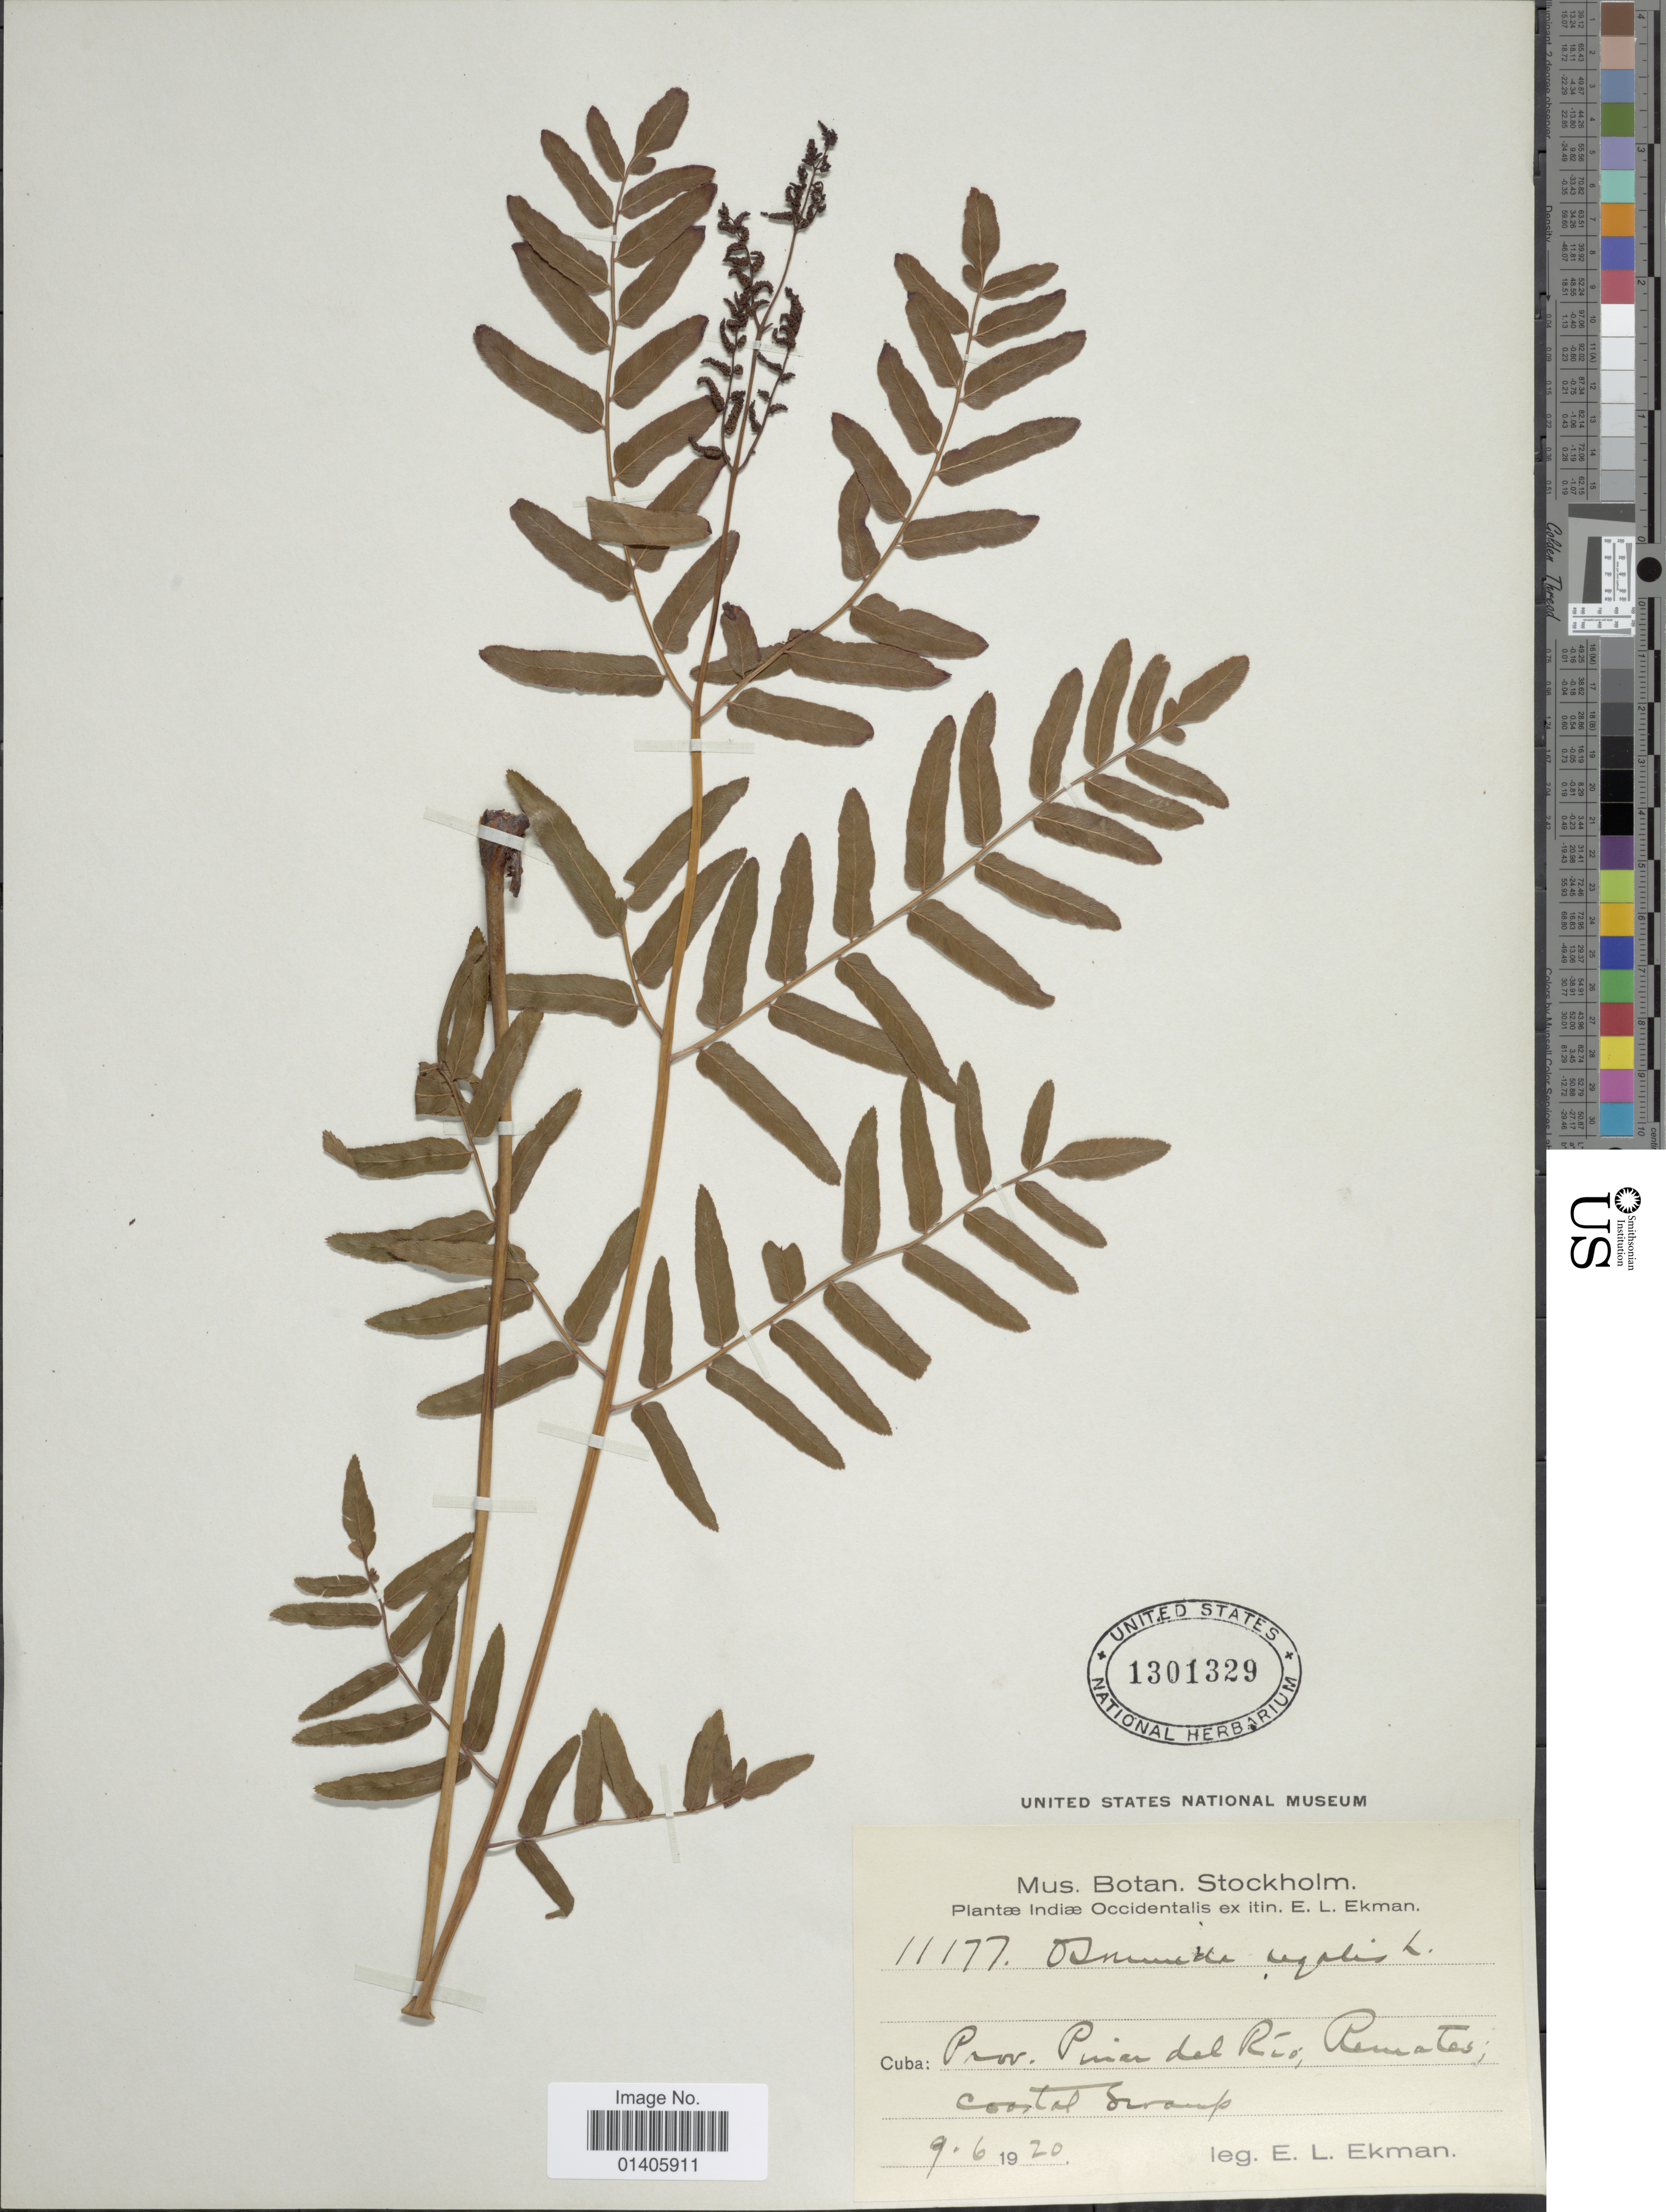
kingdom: Plantae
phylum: Tracheophyta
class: Polypodiopsida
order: Osmundales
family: Osmundaceae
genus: Osmunda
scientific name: Osmunda regalis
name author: L.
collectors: E. L. Ekman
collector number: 11177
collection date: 1920-06-09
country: Cuba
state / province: Pinar del Río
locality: Remates, coastal swamp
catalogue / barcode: US 1301329